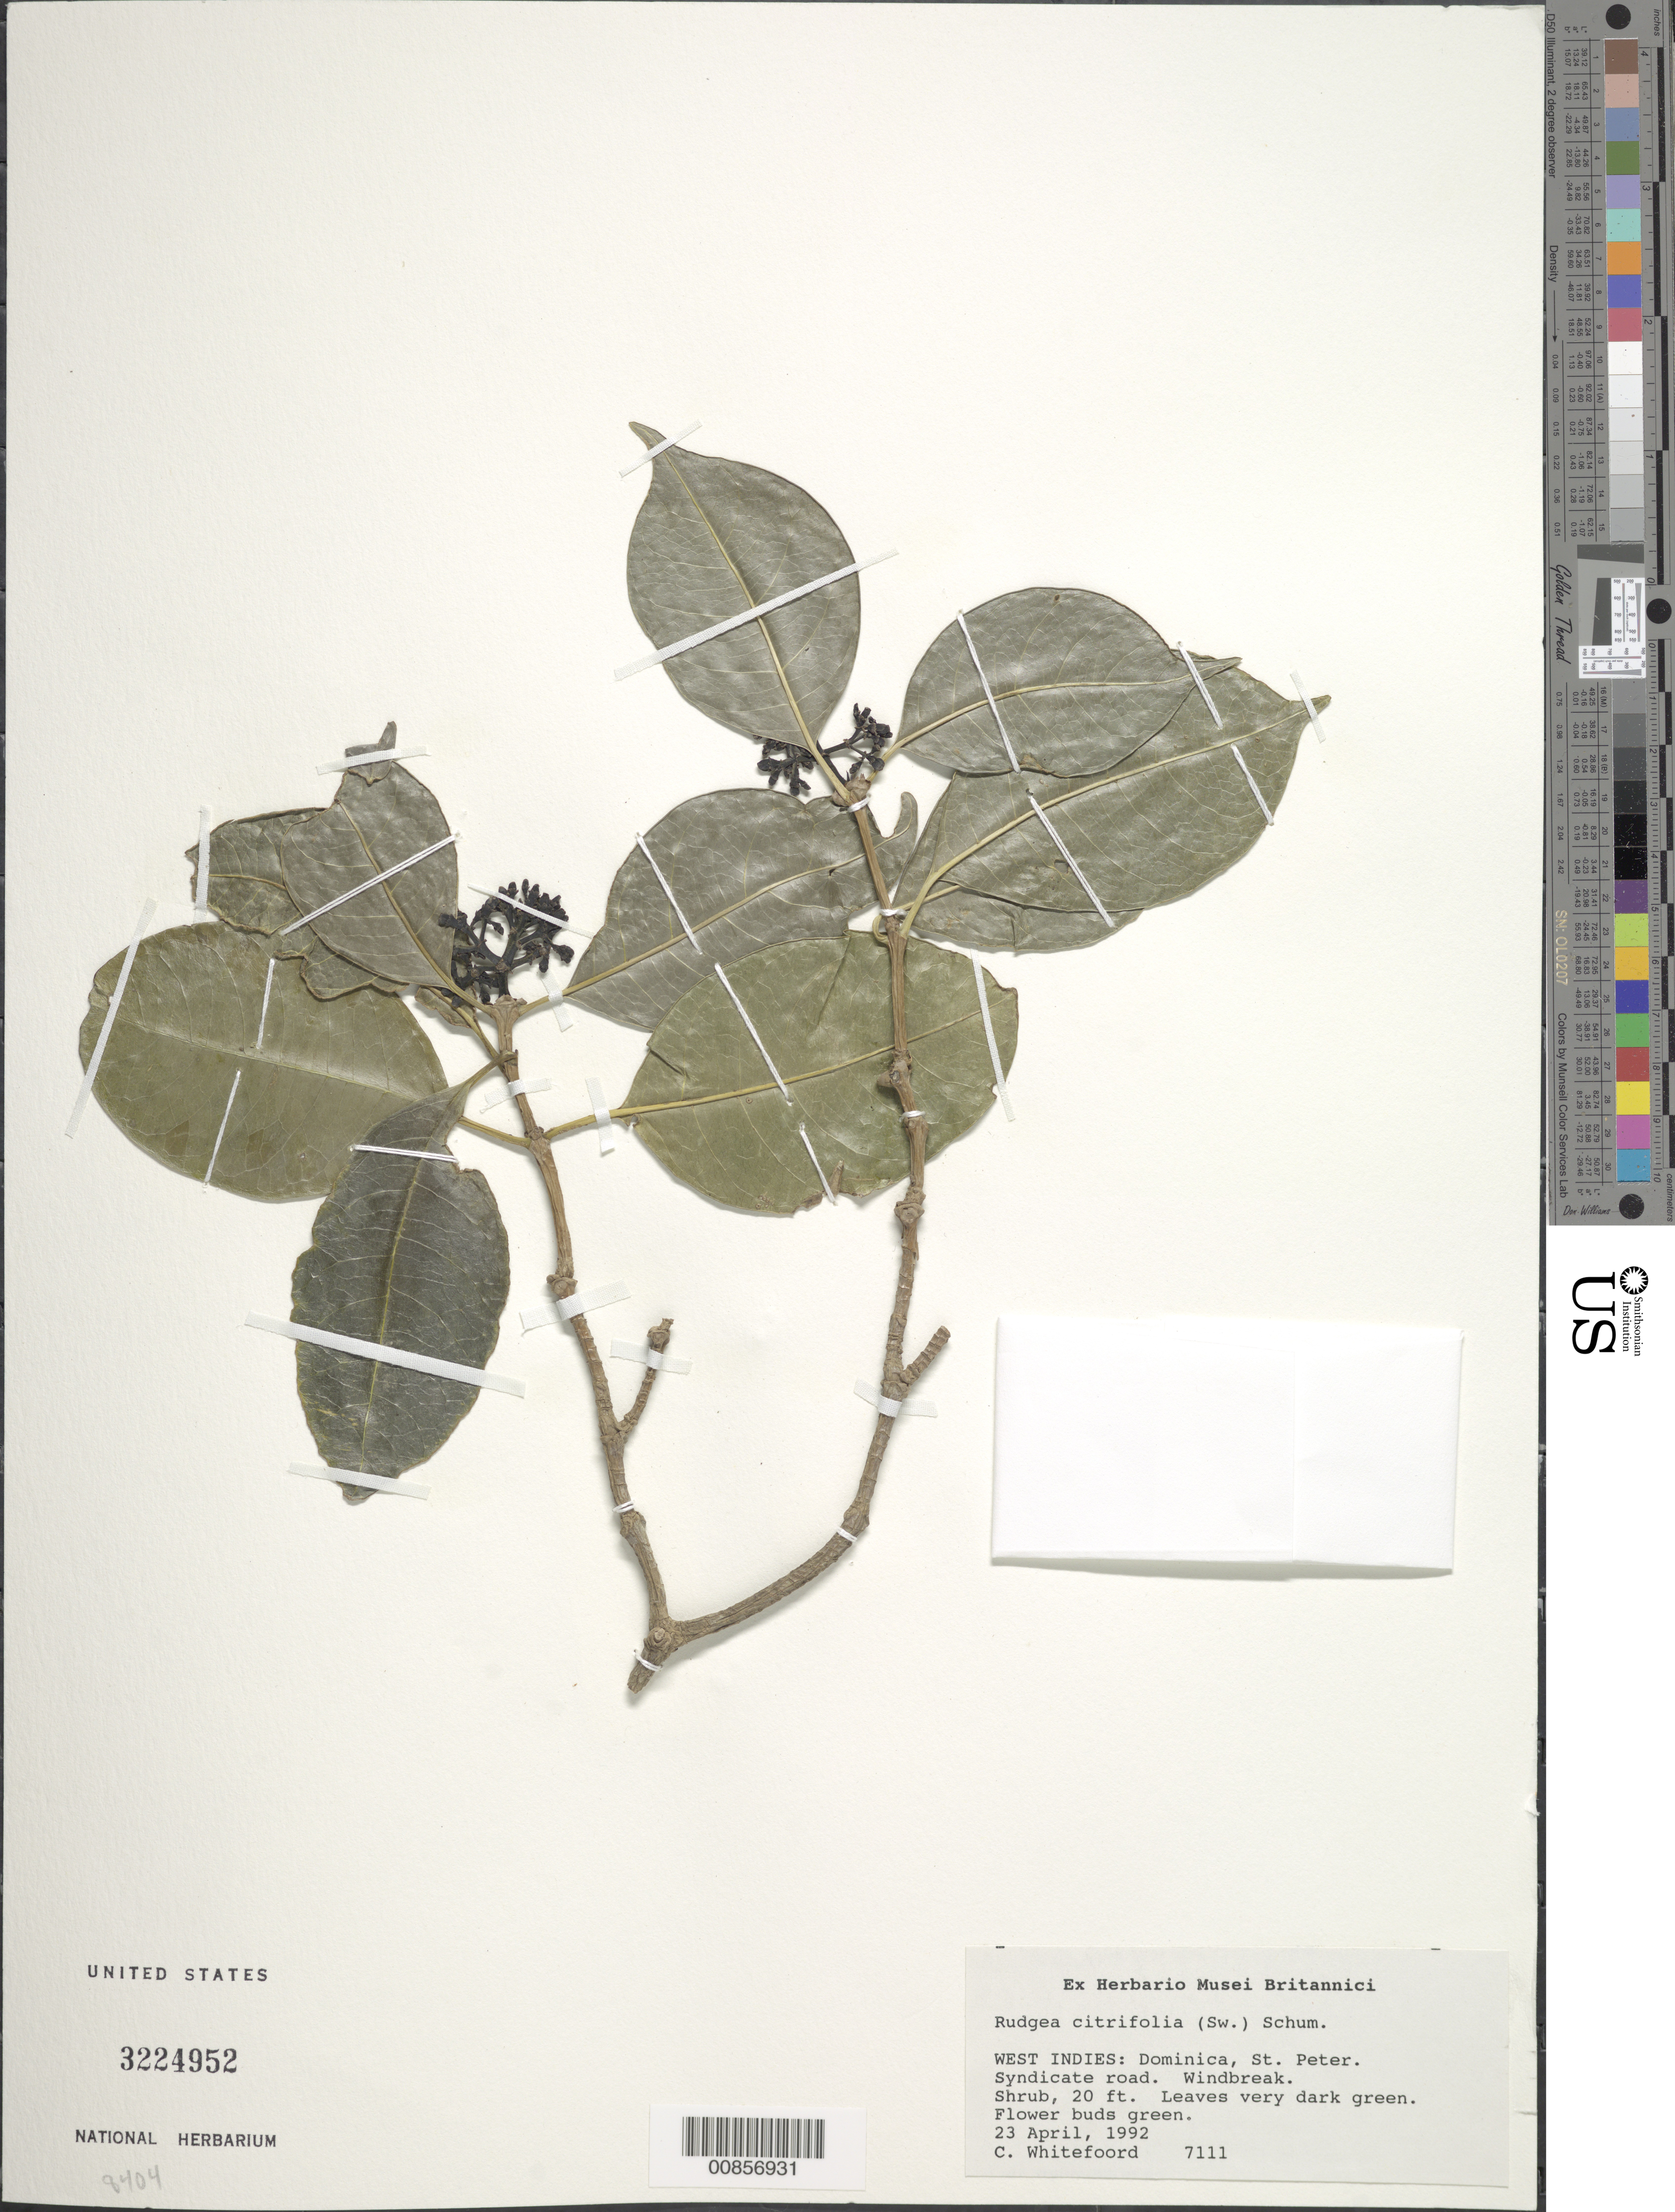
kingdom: Plantae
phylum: Tracheophyta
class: Magnoliopsida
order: Gentianales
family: Rubiaceae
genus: Rudgea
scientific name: Rudgea citrifolia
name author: (Sw.) K. Schum.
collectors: C. Whitefoord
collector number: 7111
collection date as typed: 23 Apr 1992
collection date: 1992-04-23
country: Dominica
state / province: St. Peter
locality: Syndicate road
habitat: In windbreak, along road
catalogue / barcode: US 3224952